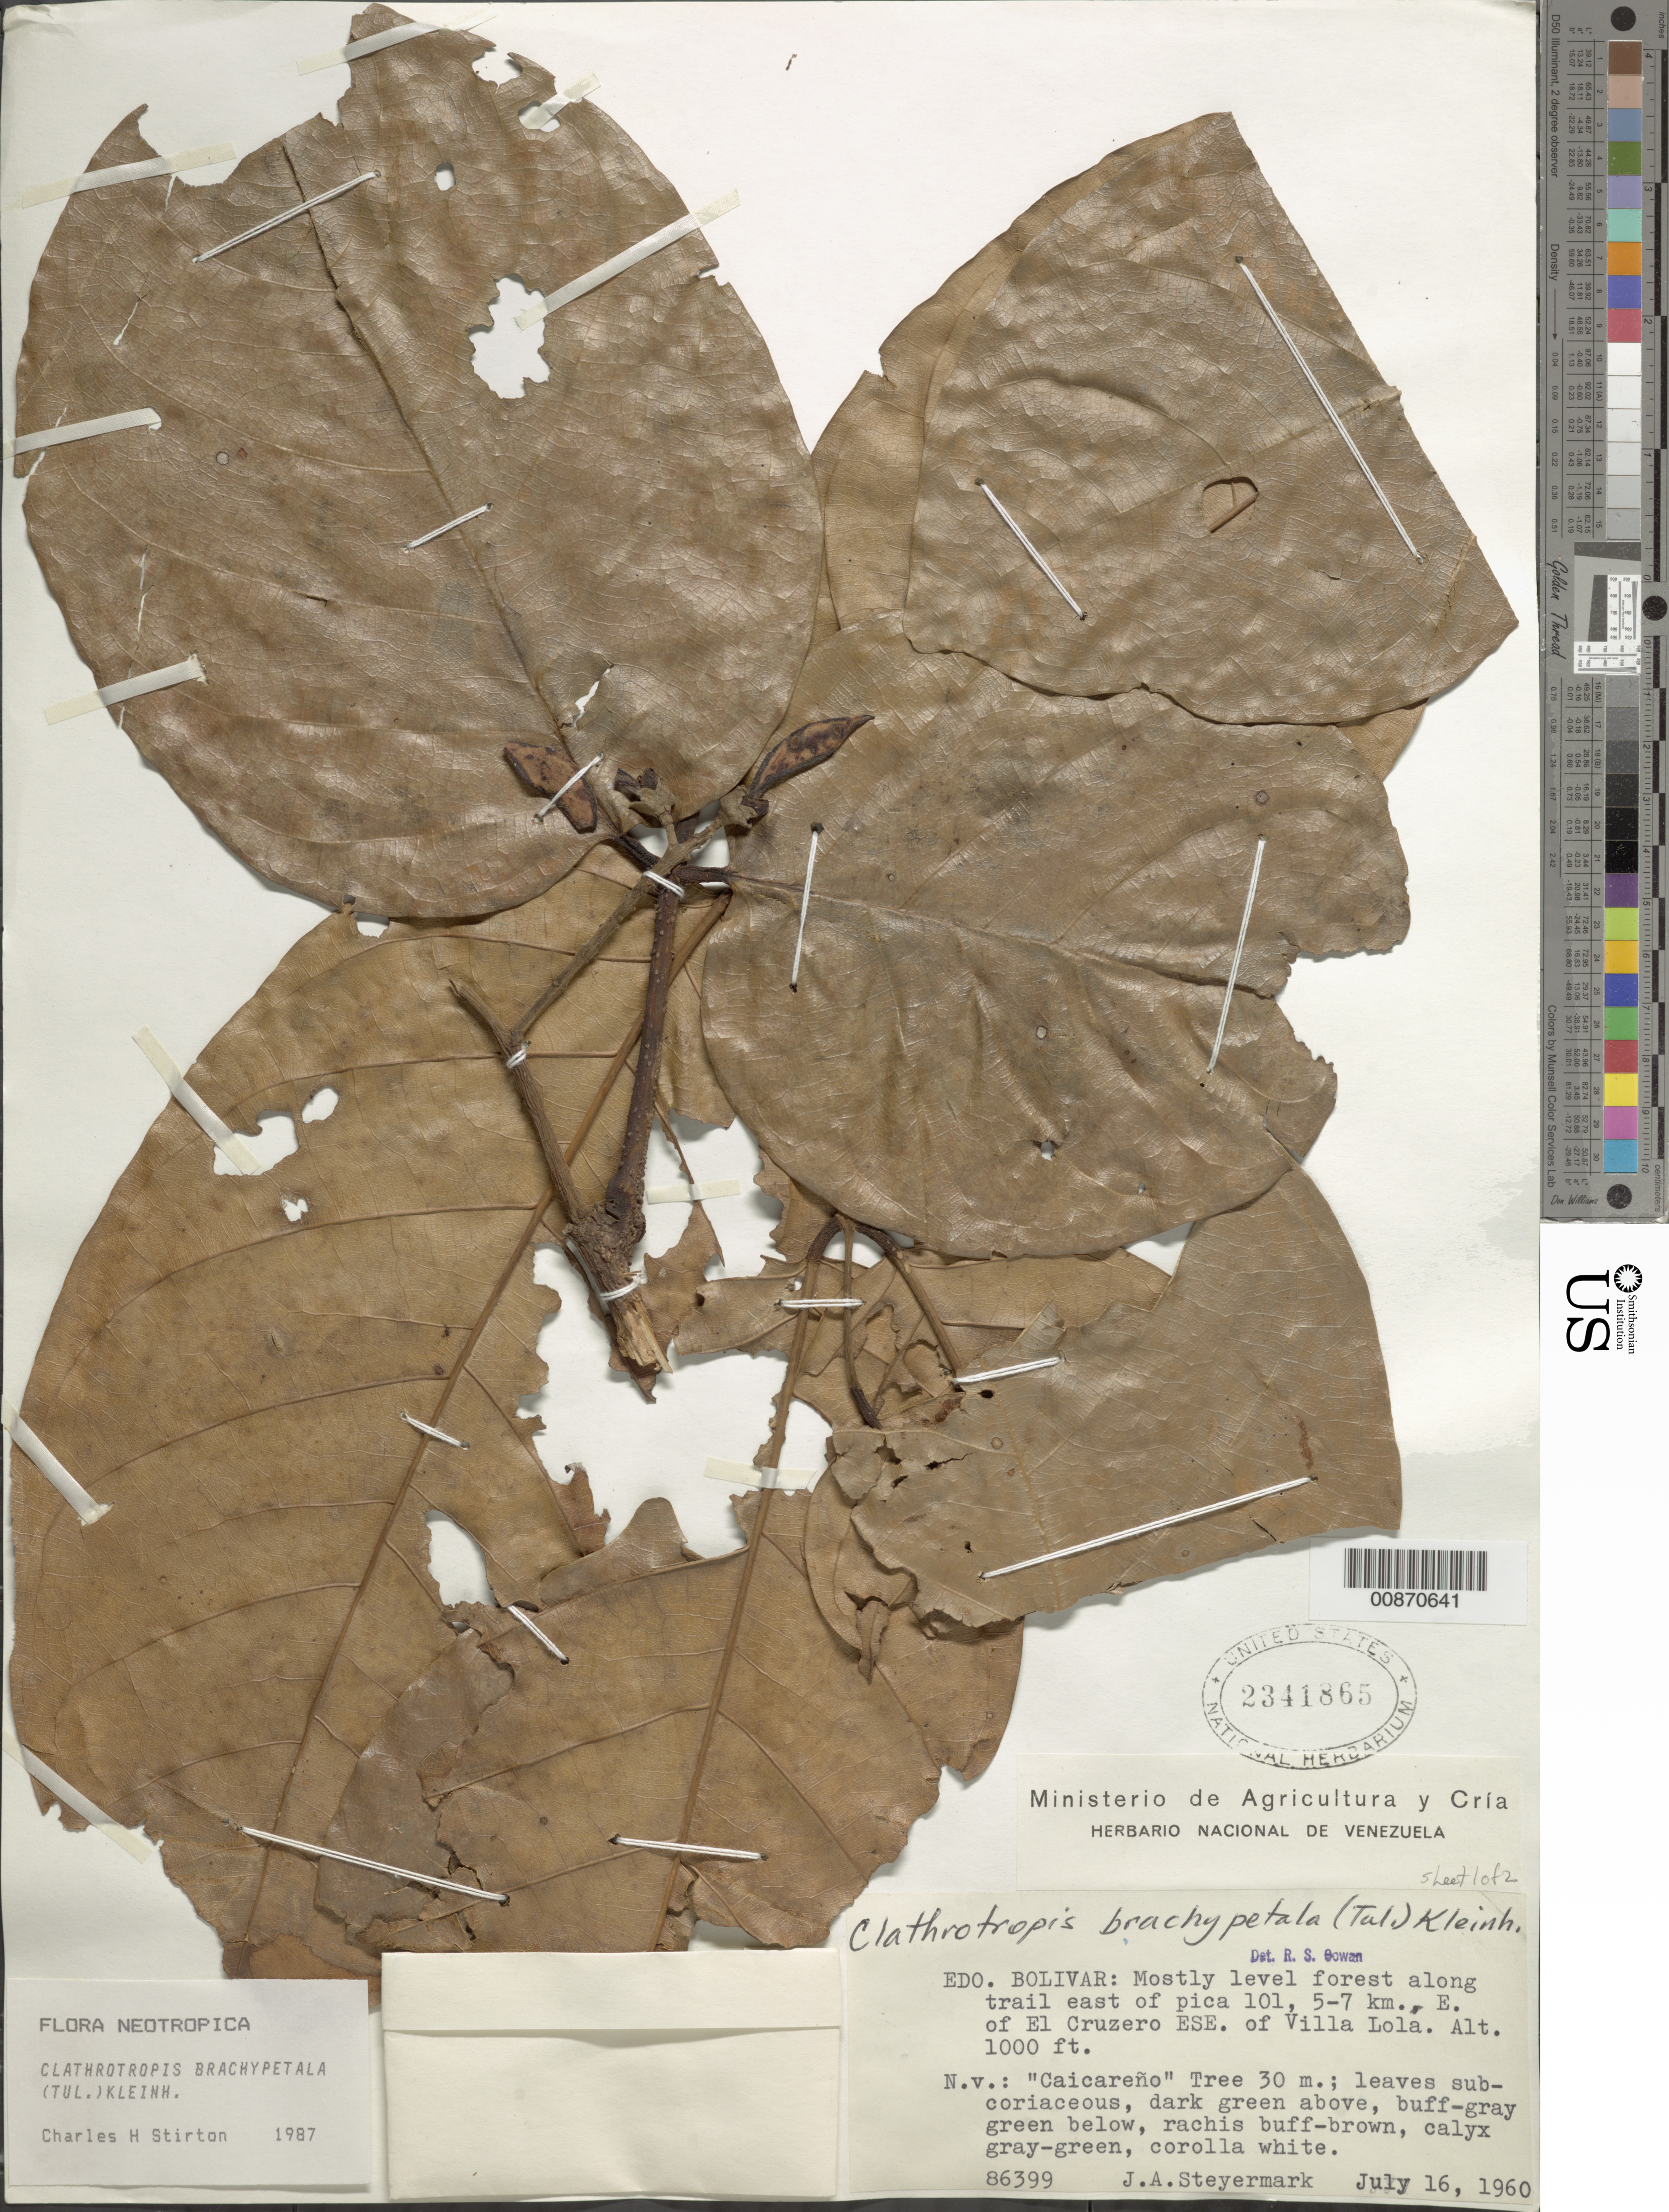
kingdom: Plantae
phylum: Tracheophyta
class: Magnoliopsida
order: Fabales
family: Fabaceae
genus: Clathrotropis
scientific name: Clathrotropis brachypetala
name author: (Tul.) Kleinh.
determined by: Stirton, Charles H.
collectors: J. Steyermark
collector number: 86399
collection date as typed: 16-Jul-60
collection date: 1960-07-16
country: Venezuela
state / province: Bolívar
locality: Altiplanicie de Nuria, trail E of pk 101, 5-7 km E of El Cruzero, ESE of Villa Lola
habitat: Mostly level forest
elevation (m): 305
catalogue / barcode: US 2341865